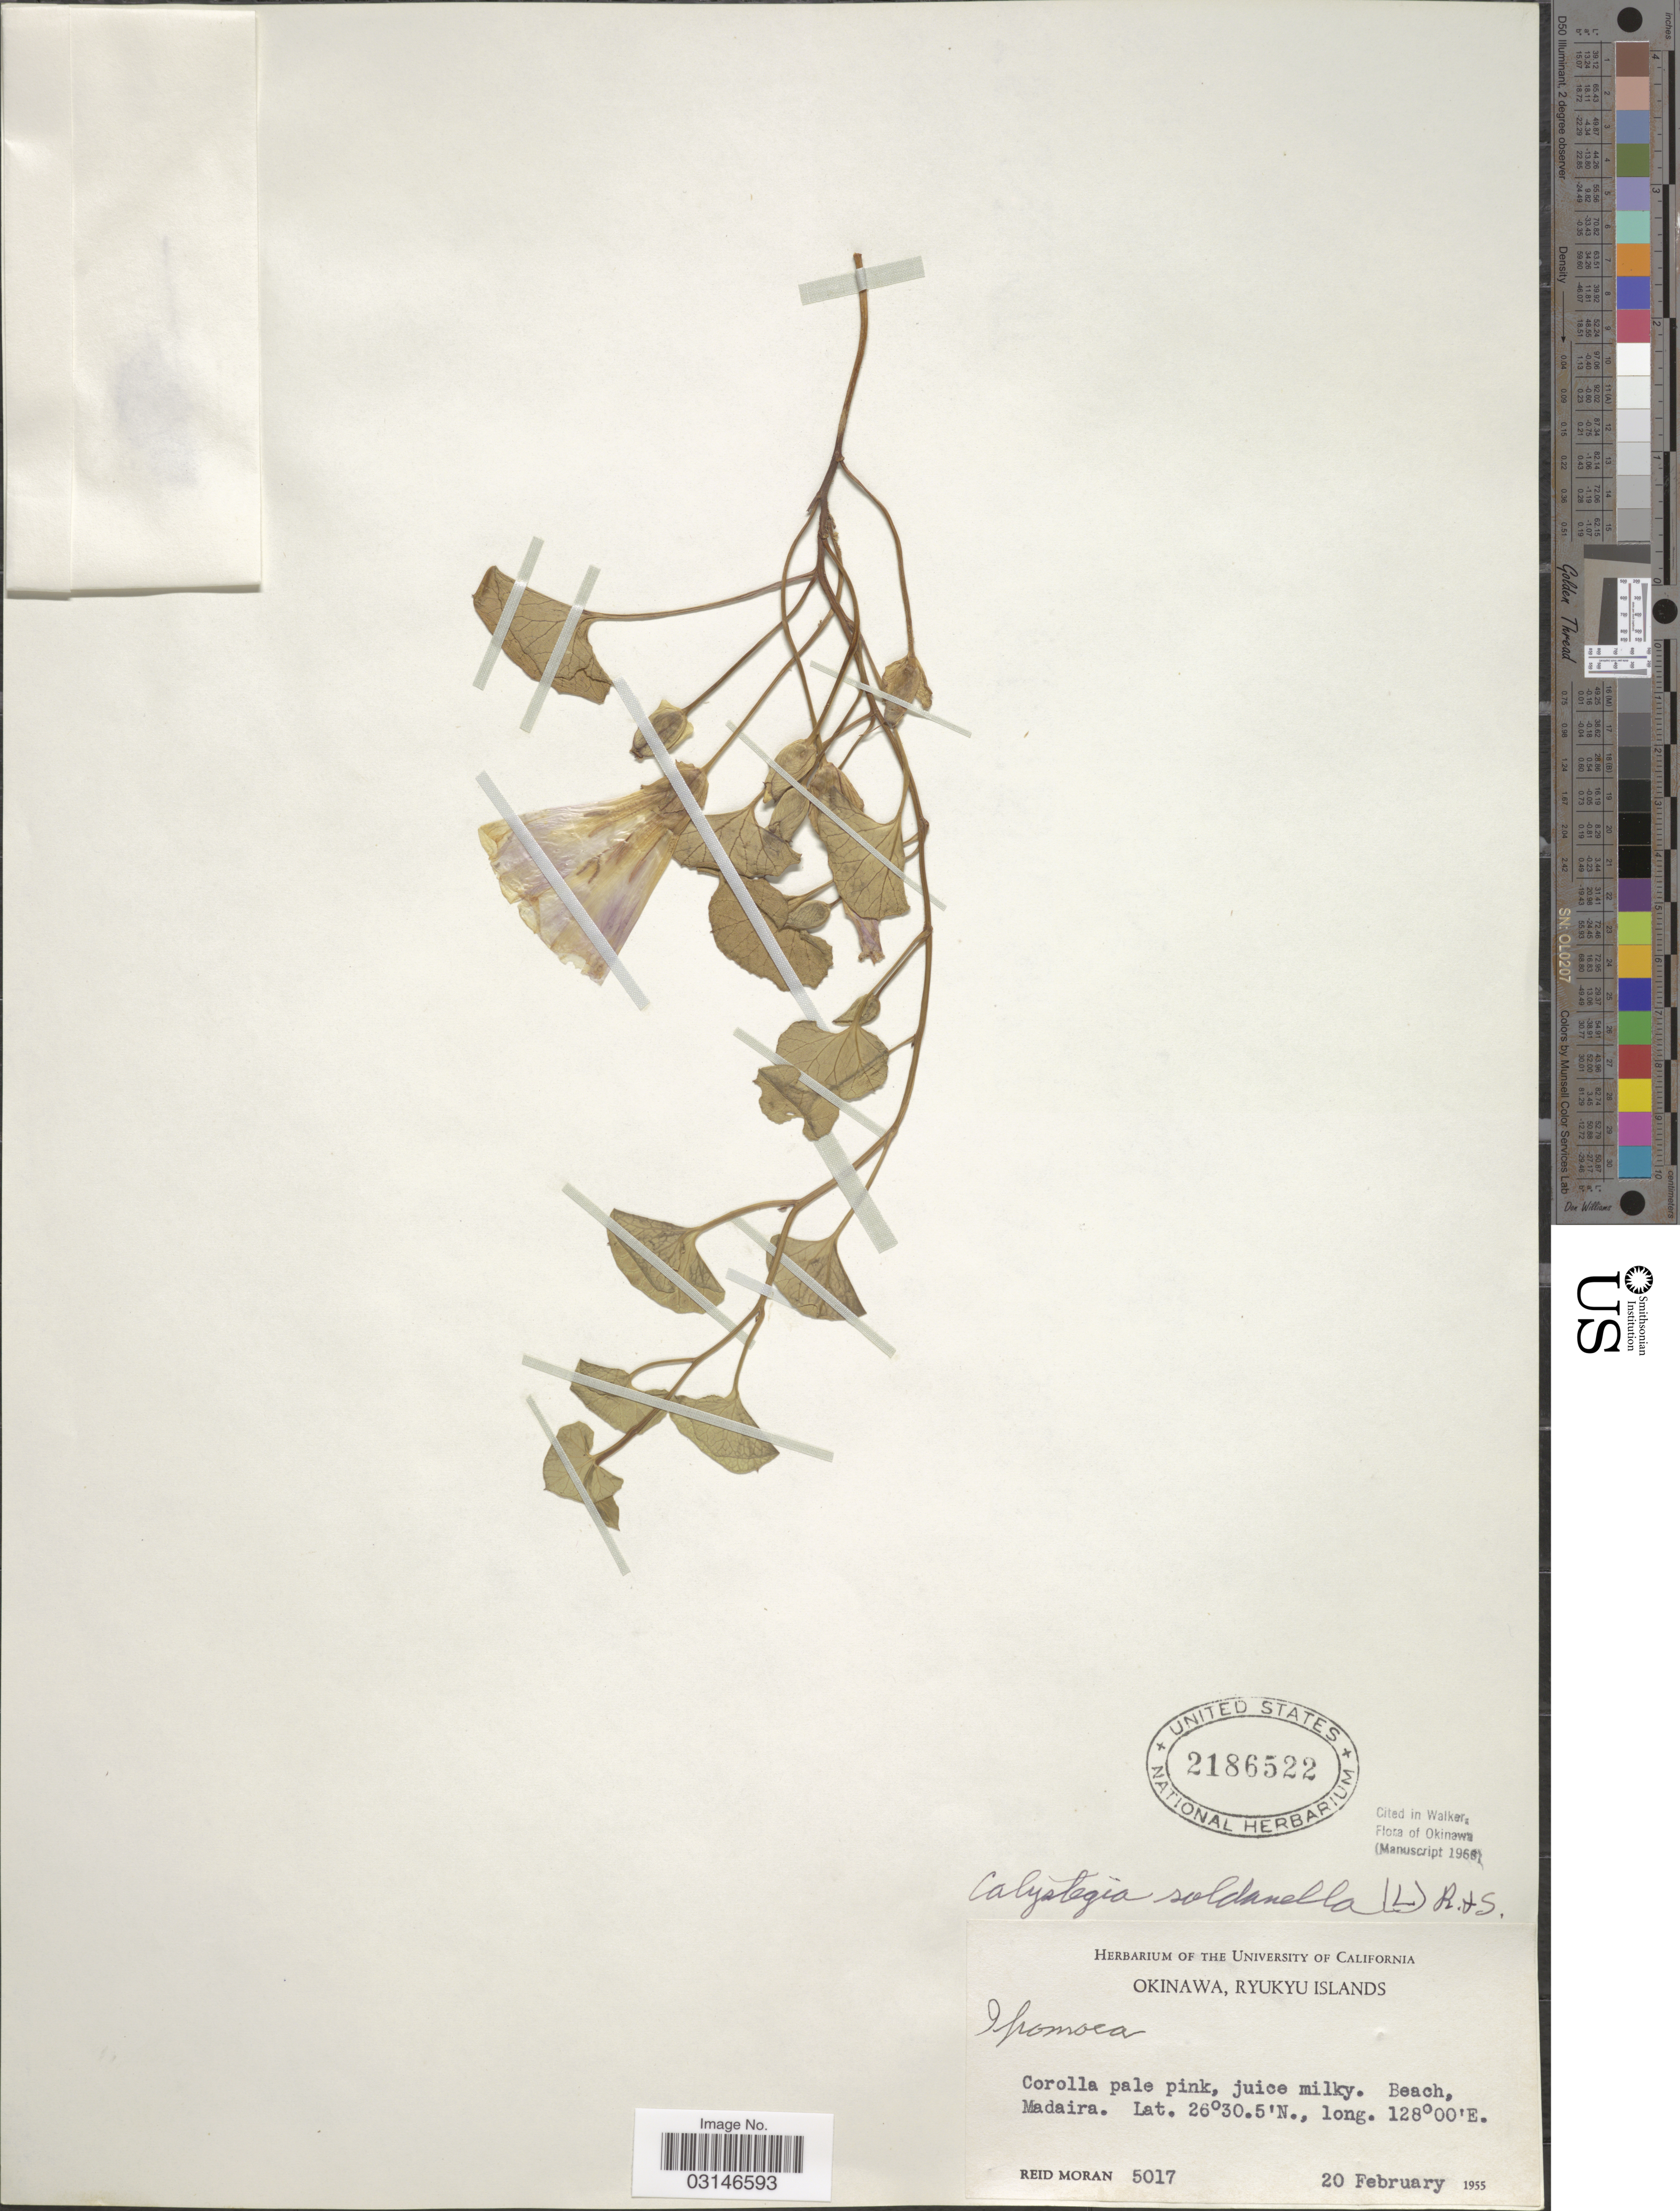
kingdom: Plantae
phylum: Tracheophyta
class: Magnoliopsida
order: Solanales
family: Convolvulaceae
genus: Calystegia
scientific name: Calystegia soldanella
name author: (L.) R. Br.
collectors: R. Moran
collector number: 5017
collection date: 1955-02-20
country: Japan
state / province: Okinawa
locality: Ryukyu Islands. Beach, Madaira.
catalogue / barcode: US 2186522